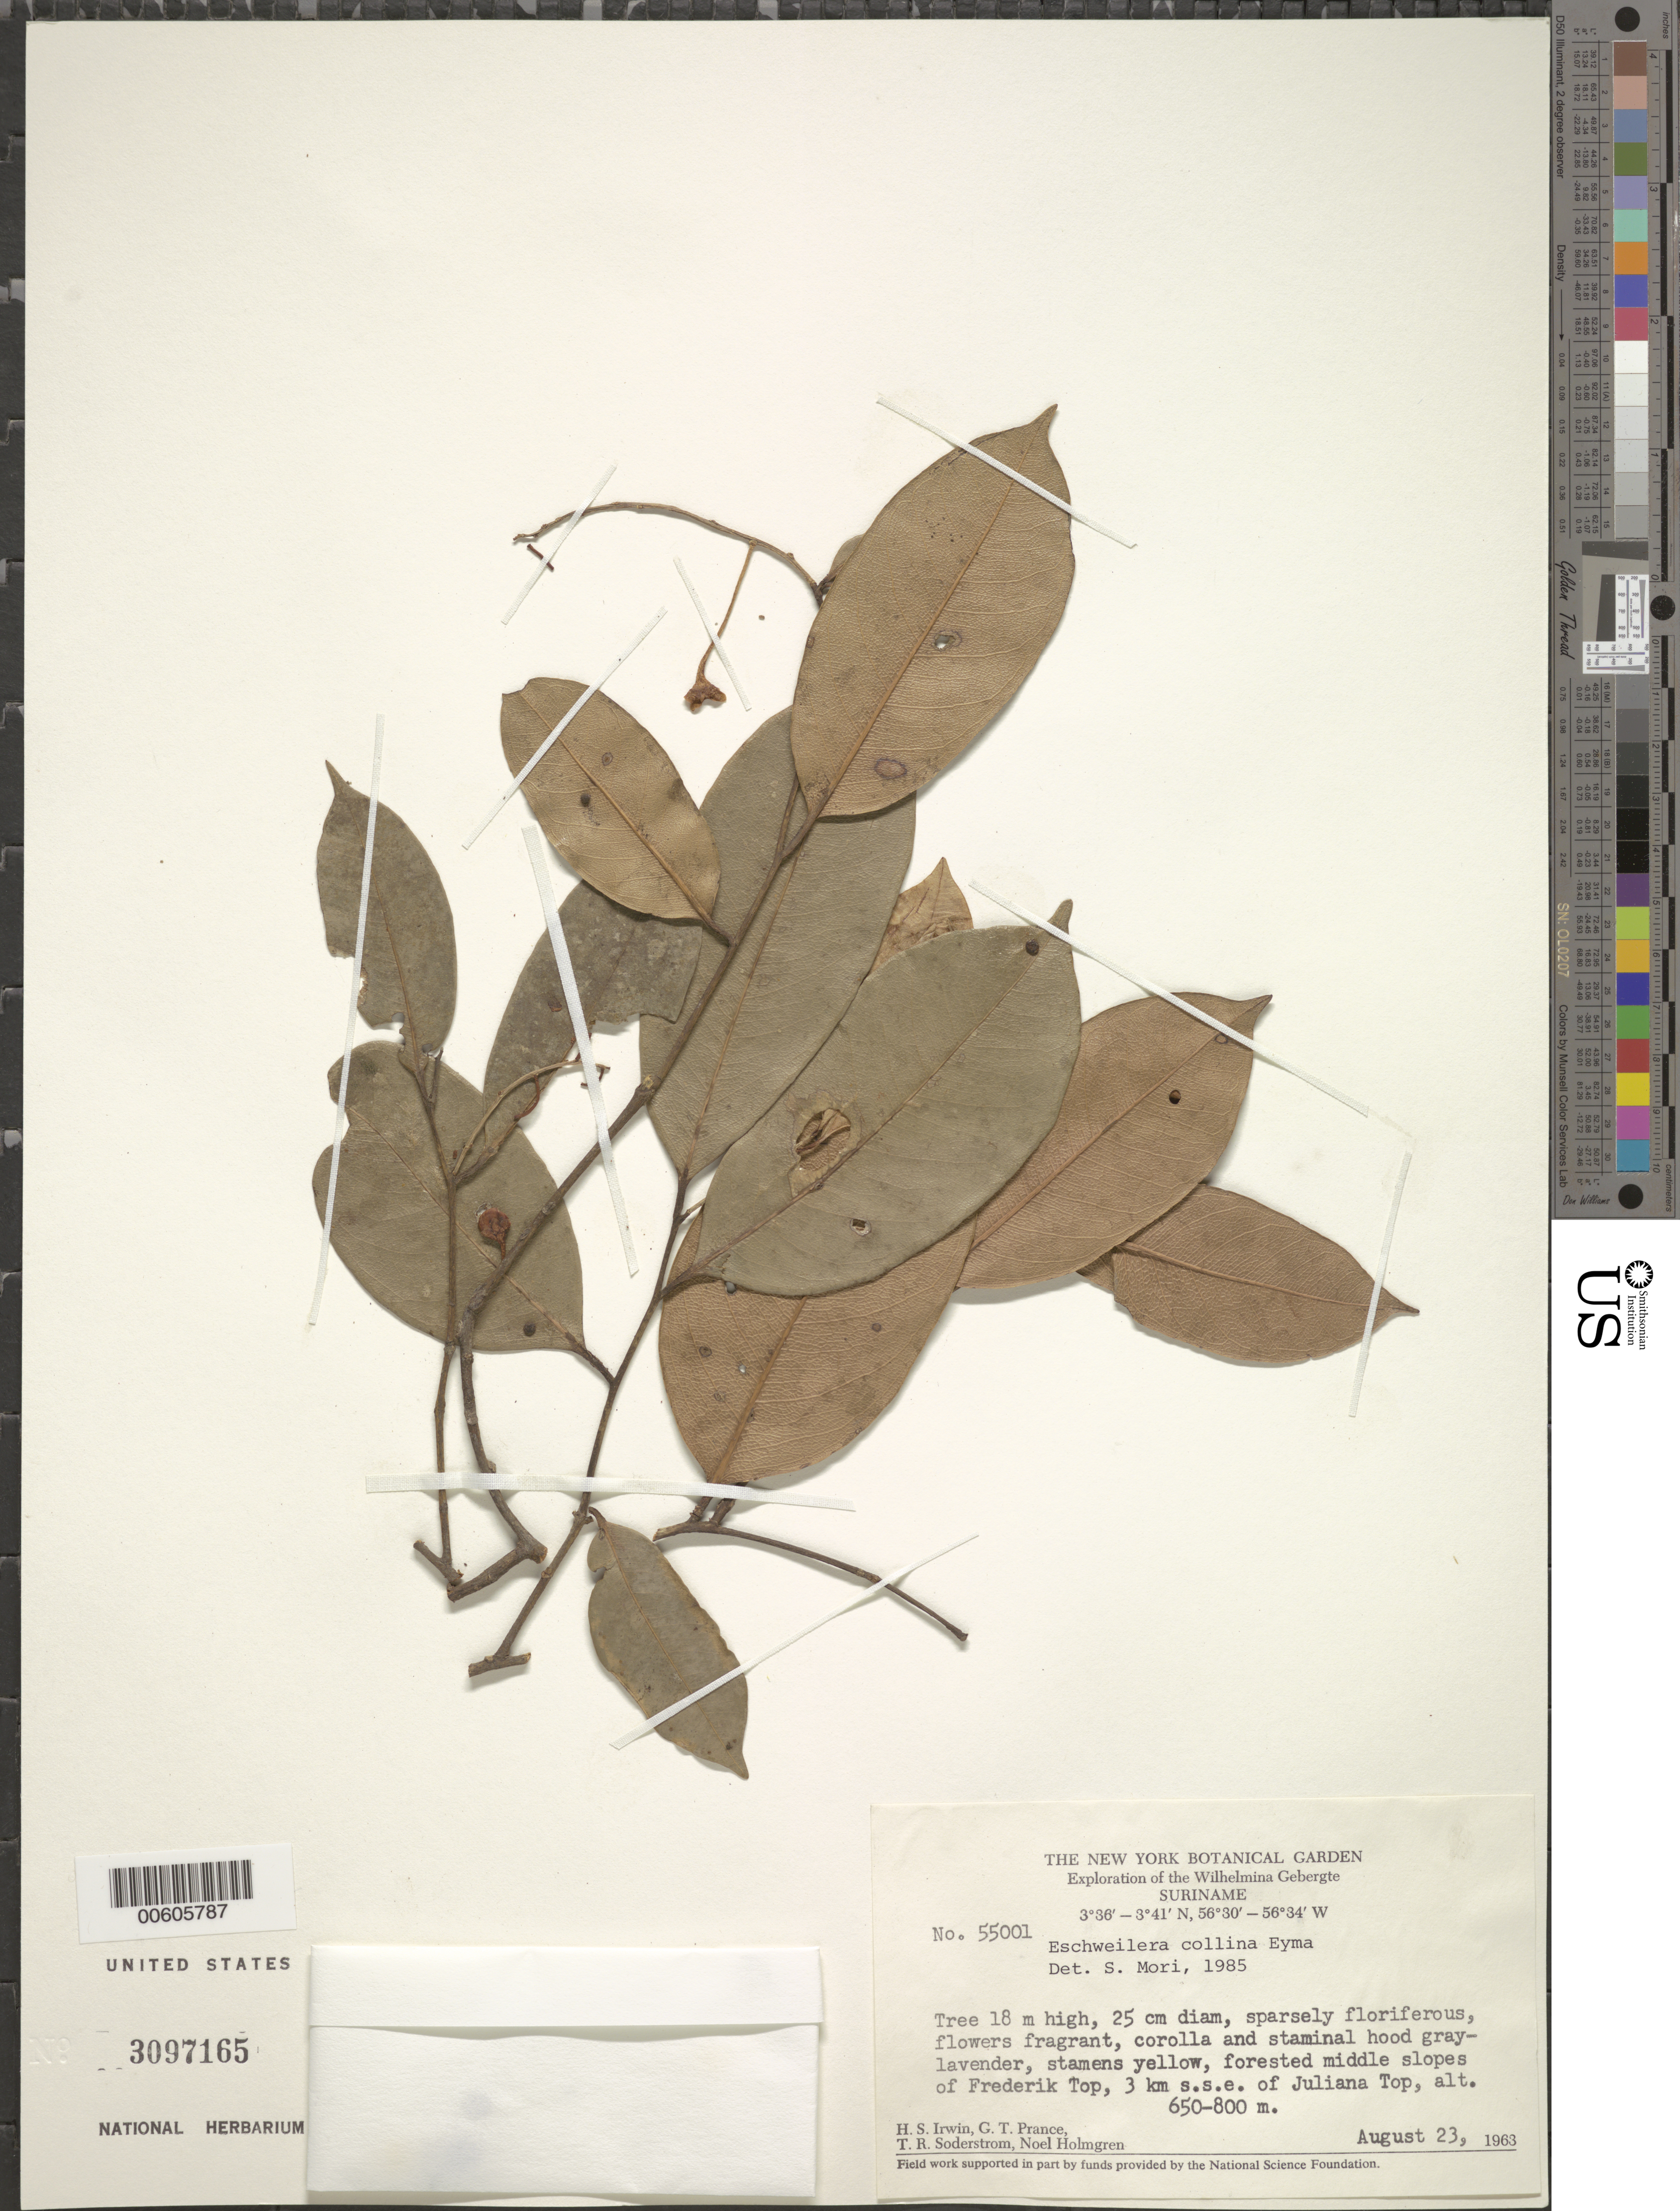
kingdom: Plantae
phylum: Tracheophyta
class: Magnoliopsida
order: Ericales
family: Lecythidaceae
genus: Eschweilera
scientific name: Eschweilera collina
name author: Eyma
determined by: Mori, Scott A.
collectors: H. Irwin, G. T. Prance, T. R. Soderstrom & N. H. Holmgren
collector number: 55001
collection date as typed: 23-Aug-63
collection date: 1963-08-23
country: Suriname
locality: Frederik Top, 3 km SSE of Juliana Top, Wilhelmina Gebergte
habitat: Forested middle slopes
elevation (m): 650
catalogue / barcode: US 3097165